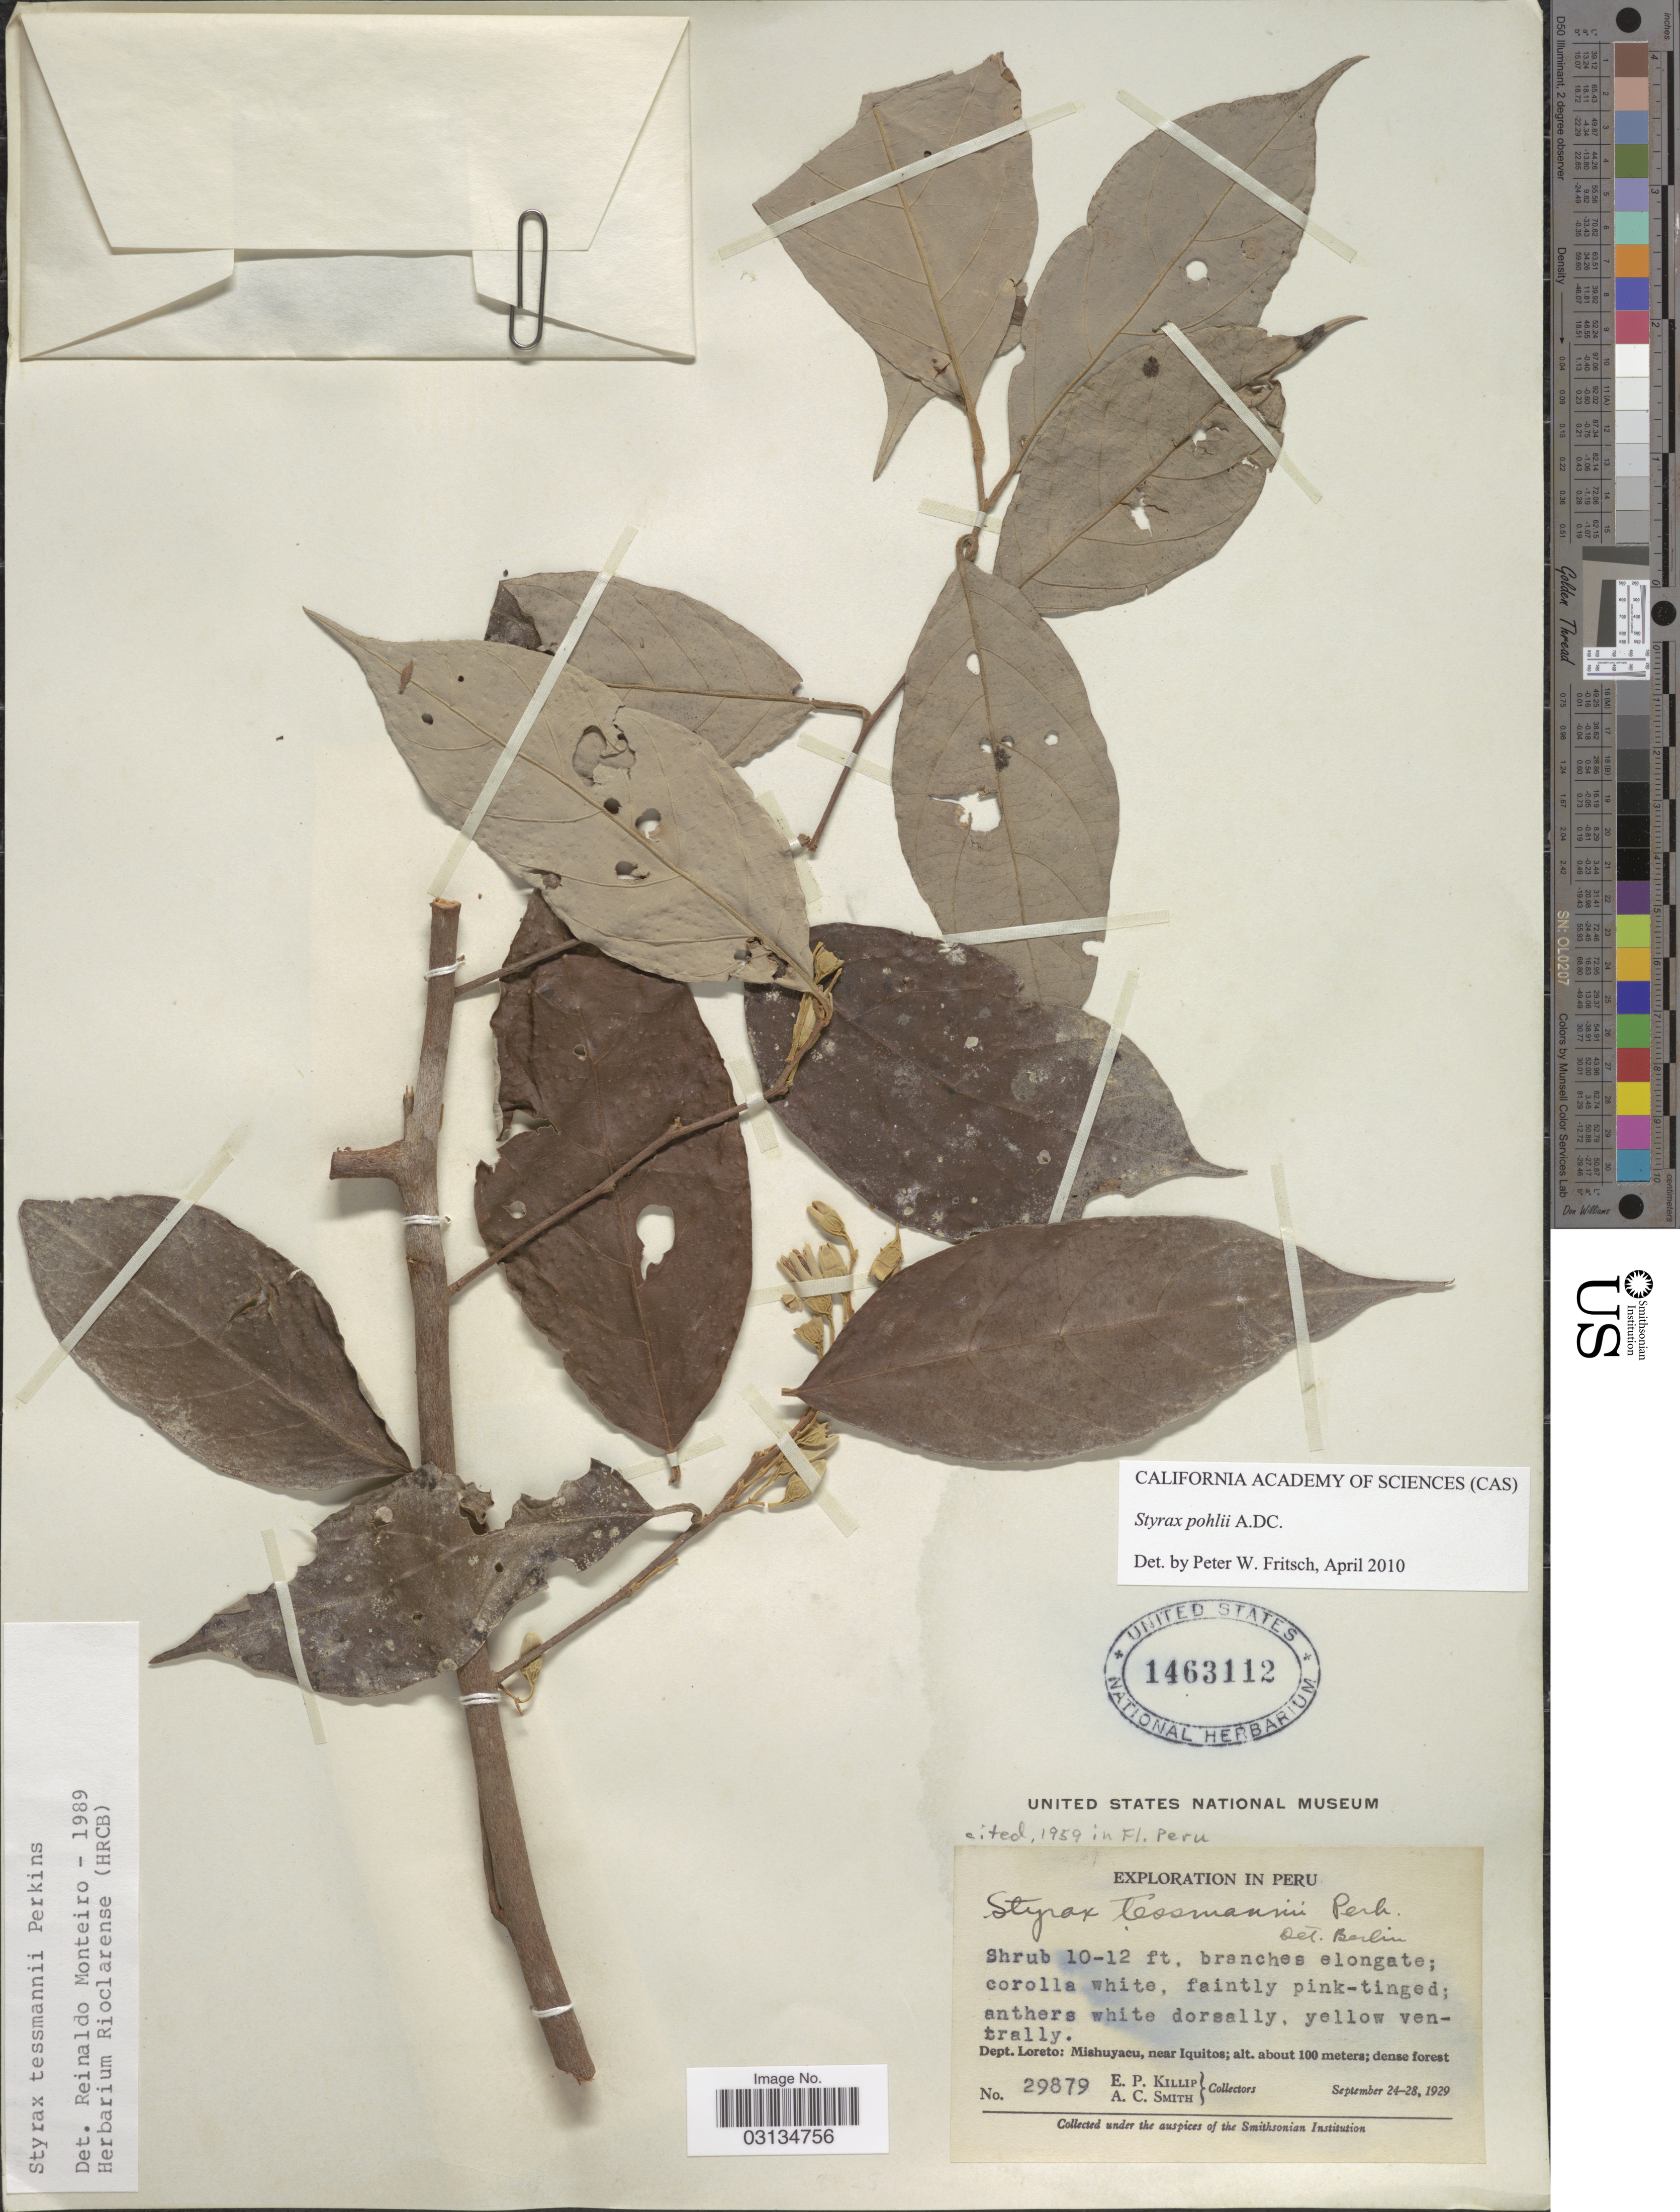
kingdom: Plantae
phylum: Tracheophyta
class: Magnoliopsida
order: Ericales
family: Styracaceae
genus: Styrax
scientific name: Styrax pohlii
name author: A. DC.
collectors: E. P. Killip & A. C. Smith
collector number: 29879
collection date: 1929-09-24/1929-09-28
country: Peru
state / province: Loreto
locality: Dept. Loreto: Mishuyacu, near Iquitos.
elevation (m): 100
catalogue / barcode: US 1463112